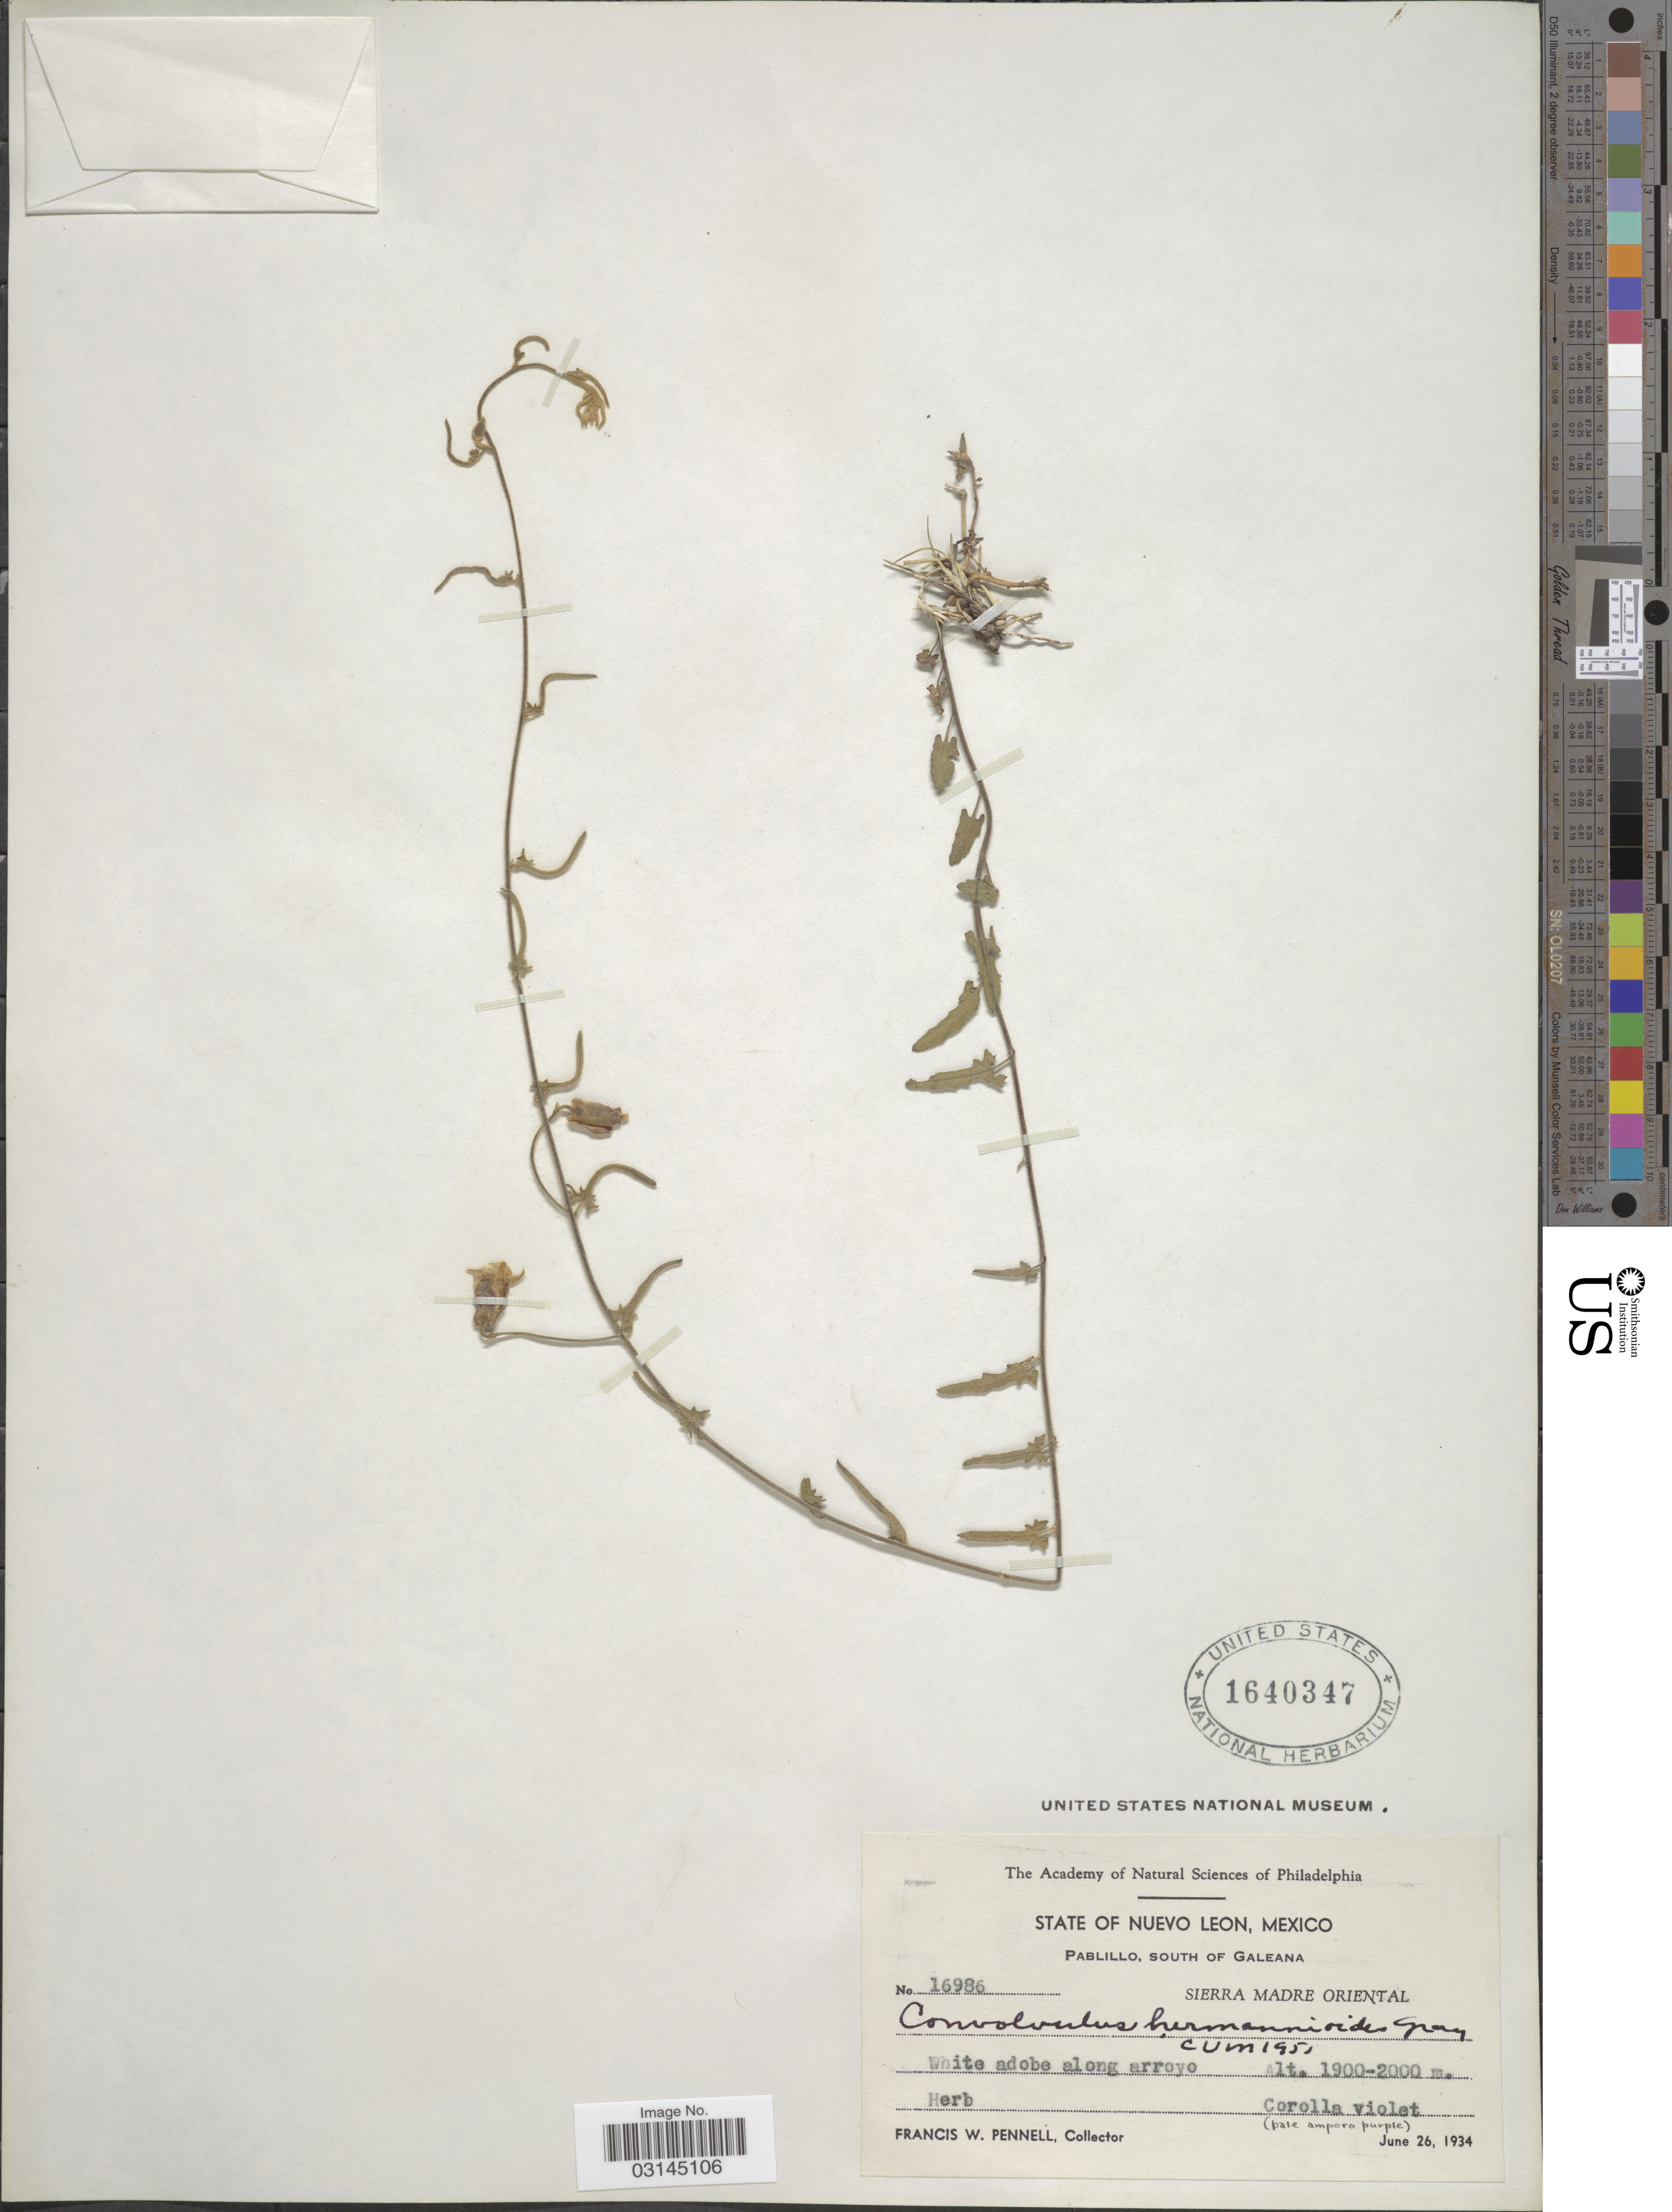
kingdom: Plantae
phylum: Tracheophyta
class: Magnoliopsida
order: Solanales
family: Convolvulaceae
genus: Convolvulus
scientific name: Convolvulus hermannioides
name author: A. Gray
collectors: F. W. Pennell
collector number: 16986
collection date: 1934-06-26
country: Mexico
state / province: Nuevo León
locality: State of Nuevo Leon. Pablillo, South of Galeana. Sierra Madre Oriental.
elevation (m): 1900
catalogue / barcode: US 1640347